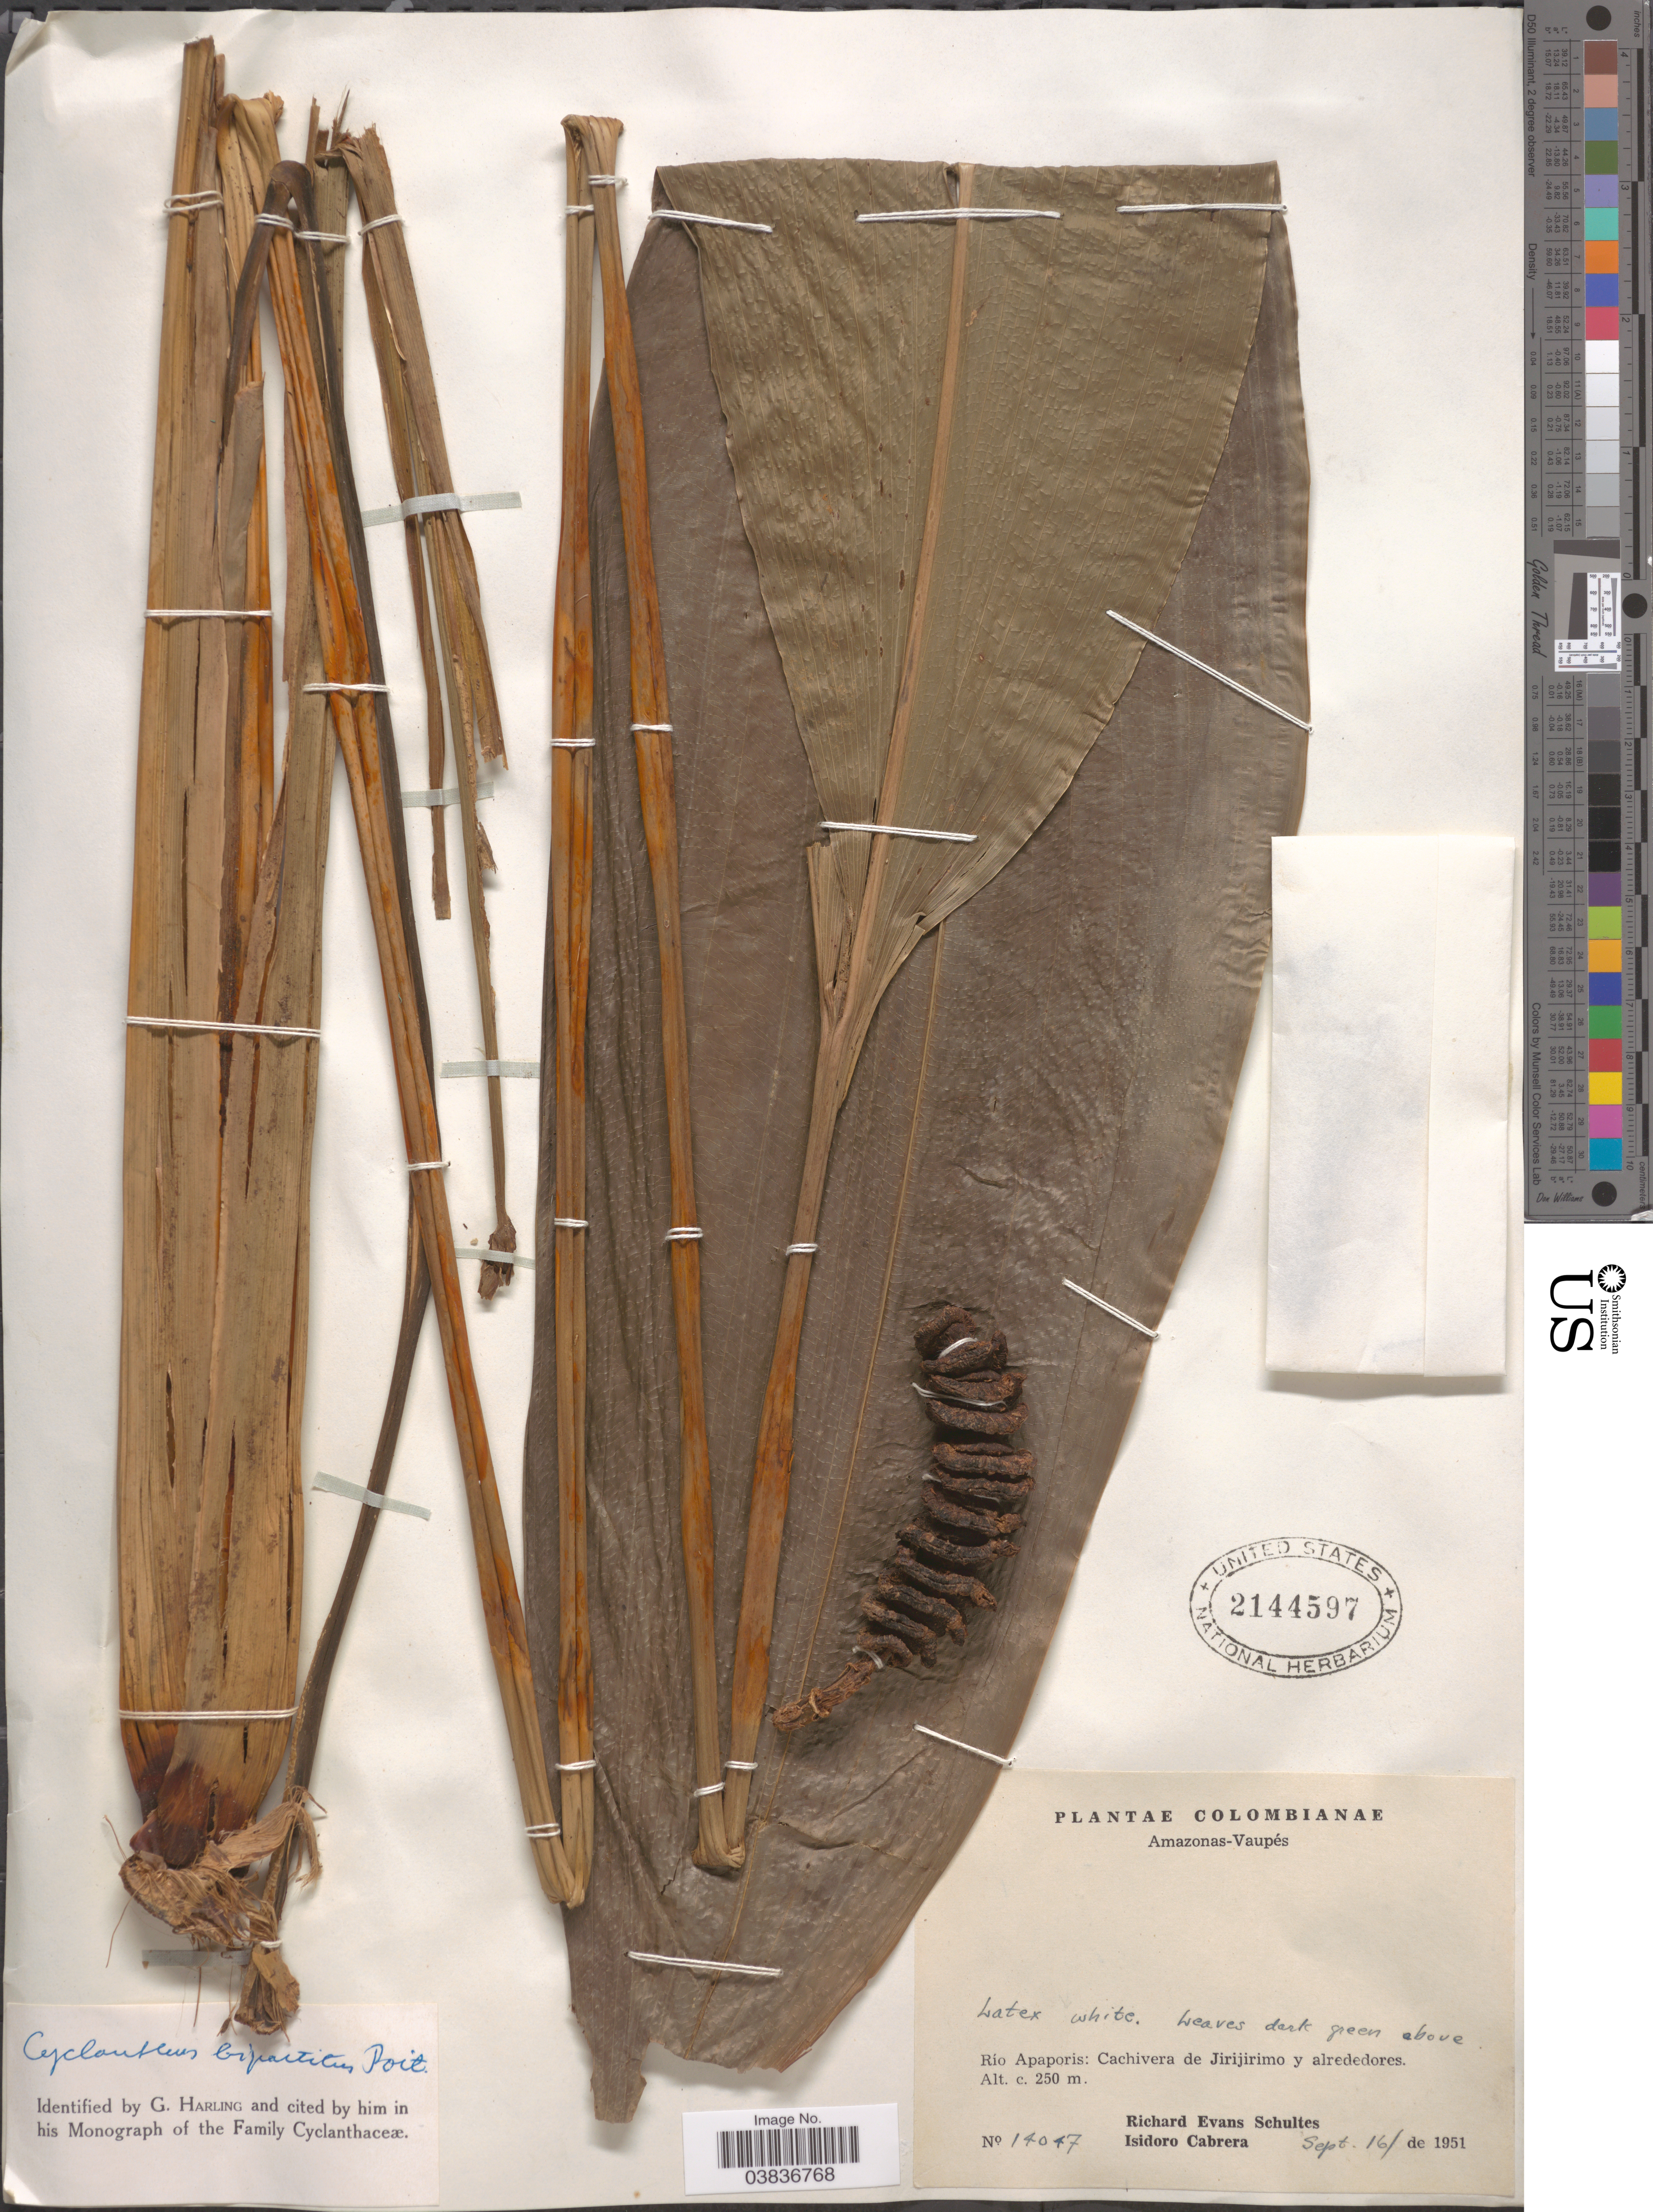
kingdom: Plantae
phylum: Tracheophyta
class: Liliopsida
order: Pandanales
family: Cyclanthaceae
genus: Cyclanthus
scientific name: Cyclanthus bipartitus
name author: Poit. ex A. Rich.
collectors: R. E. Schultes & I. Cabrera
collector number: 14047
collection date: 1951-09-16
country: Colombia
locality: Amazonas-Vaupés. Río Apaporis: Cachivera de Jirijirimo y alrededores.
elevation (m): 250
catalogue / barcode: US 2144597